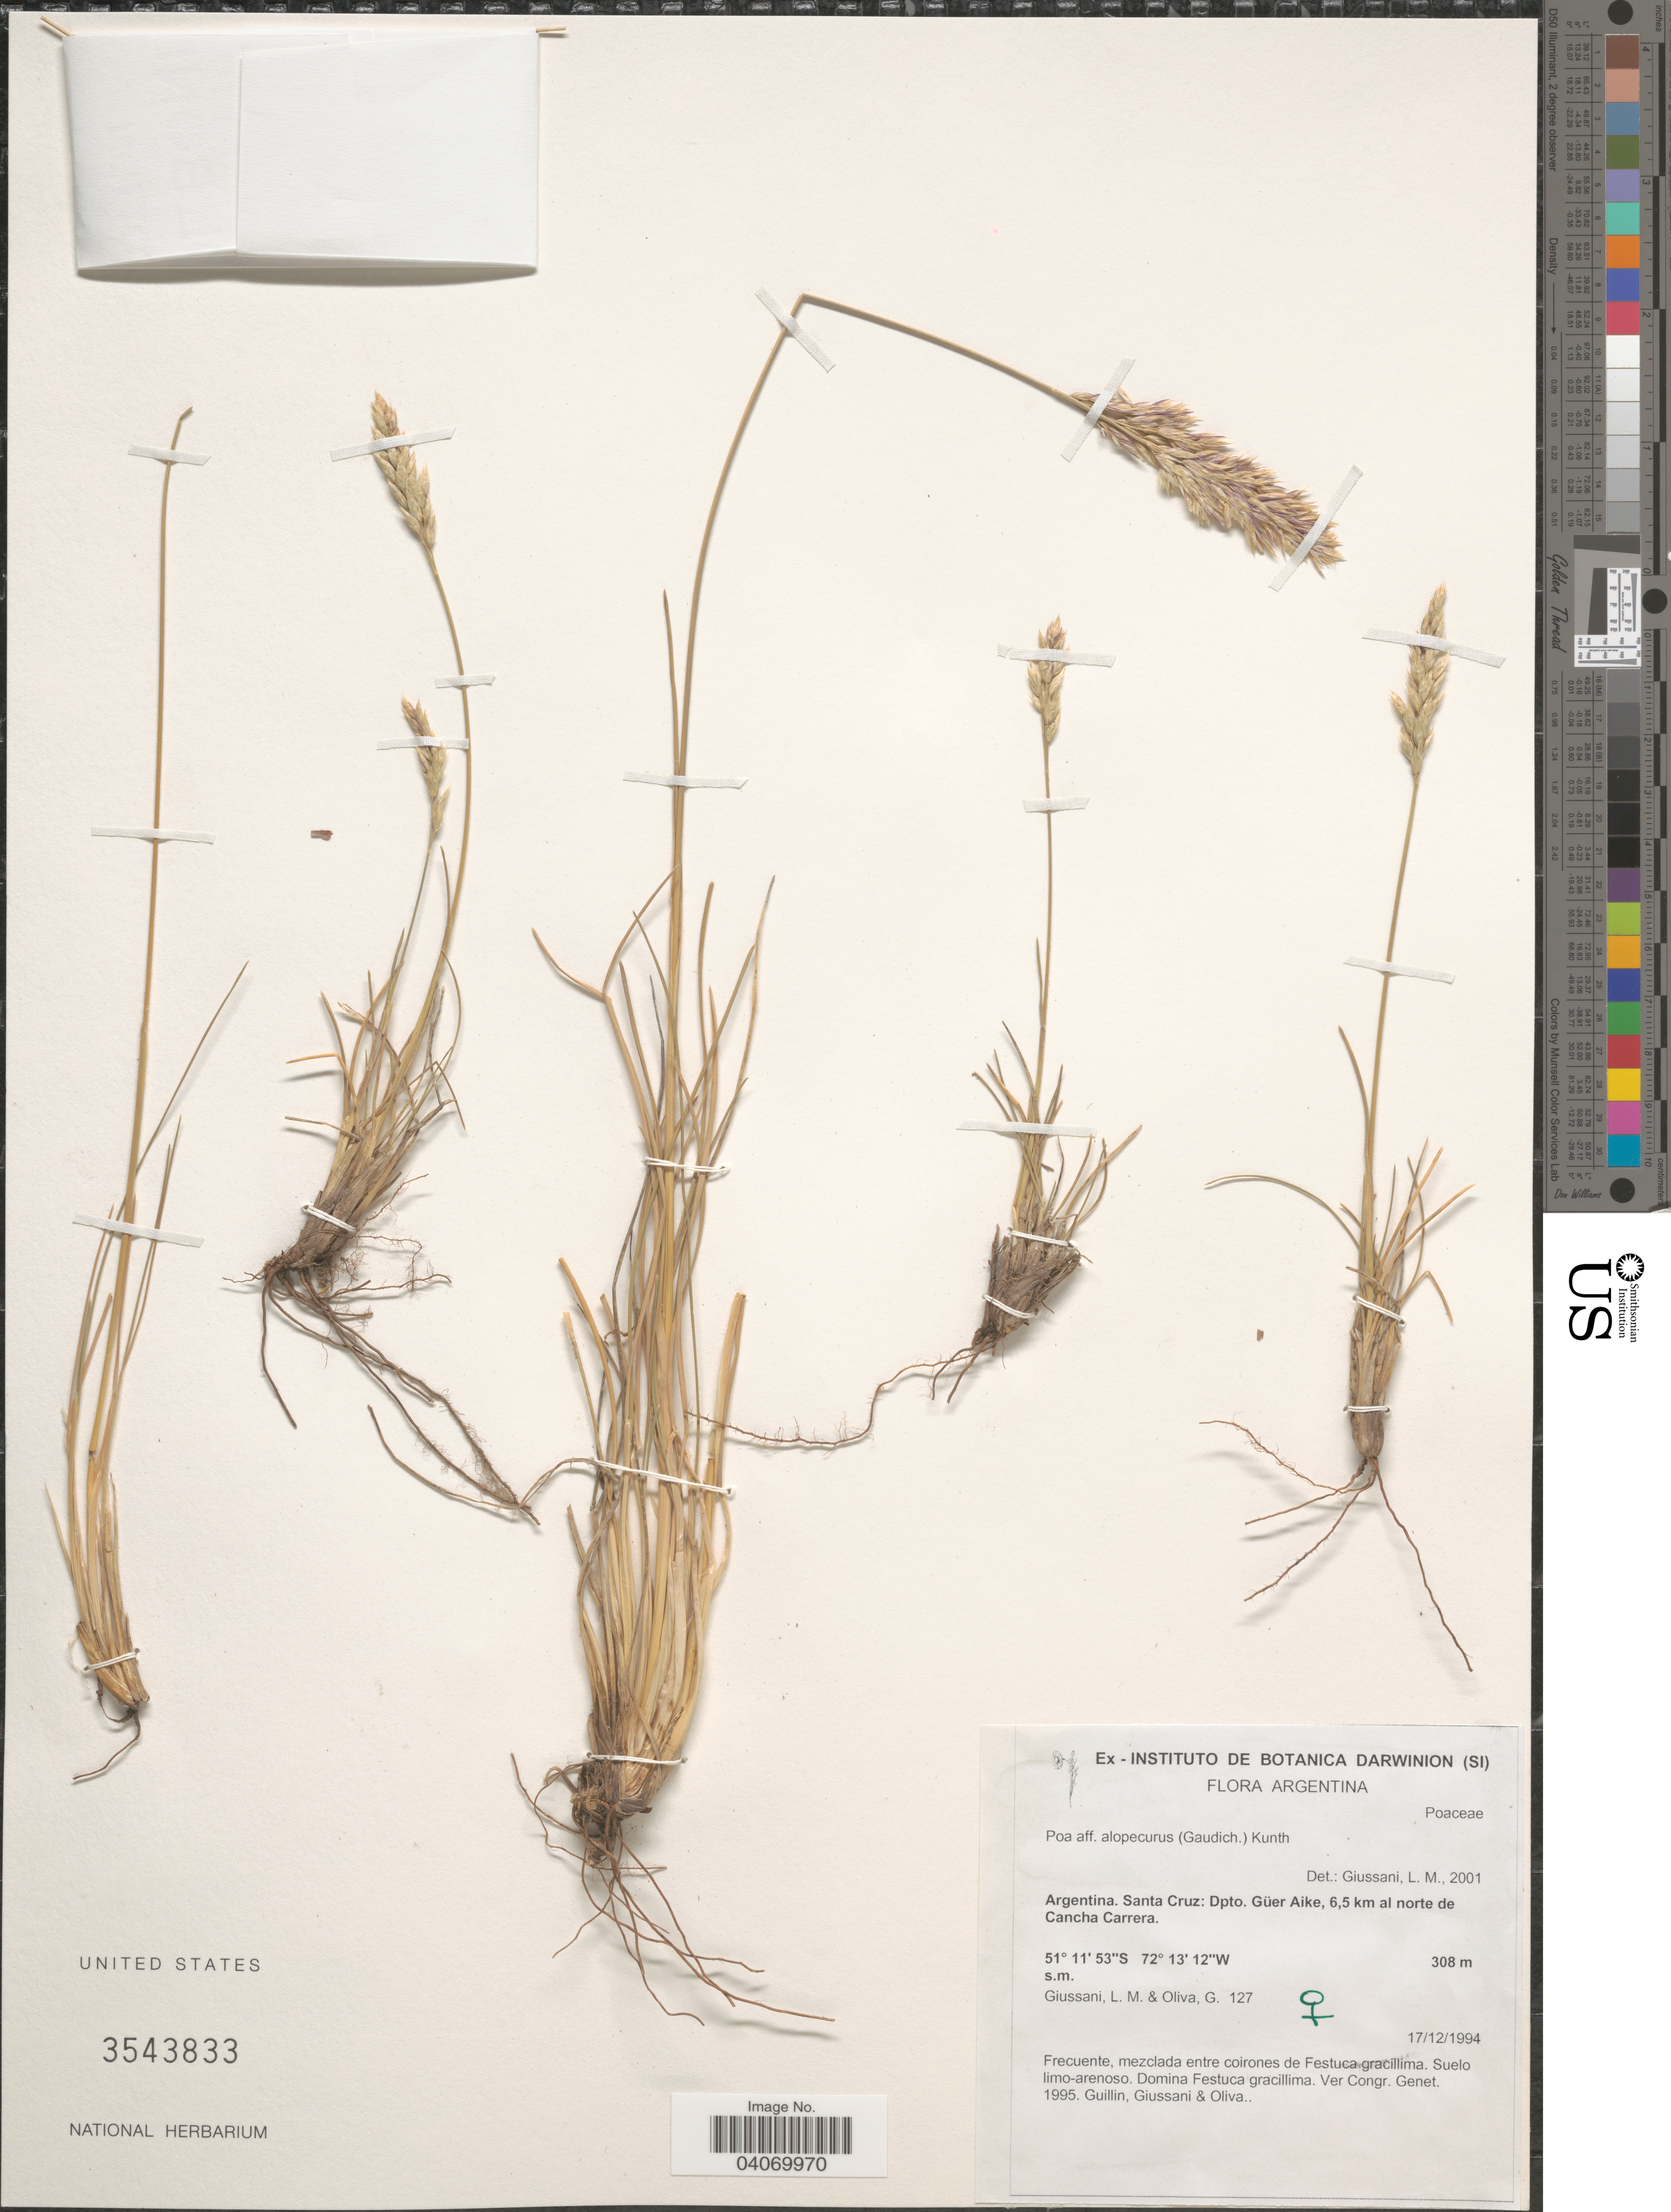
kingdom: Plantae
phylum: Tracheophyta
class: Liliopsida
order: Poales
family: Poaceae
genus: Poa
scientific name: Poa alopecurus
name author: (Gaudich. ex Mirb.) Kunth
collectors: L. Giussani & G. Oliva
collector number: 127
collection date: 1994-12-17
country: Argentina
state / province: Santa Cruz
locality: Dpto. Güer Aike, 6,5 km al norte de Cancha Carrera.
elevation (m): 308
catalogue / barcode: US 3543833